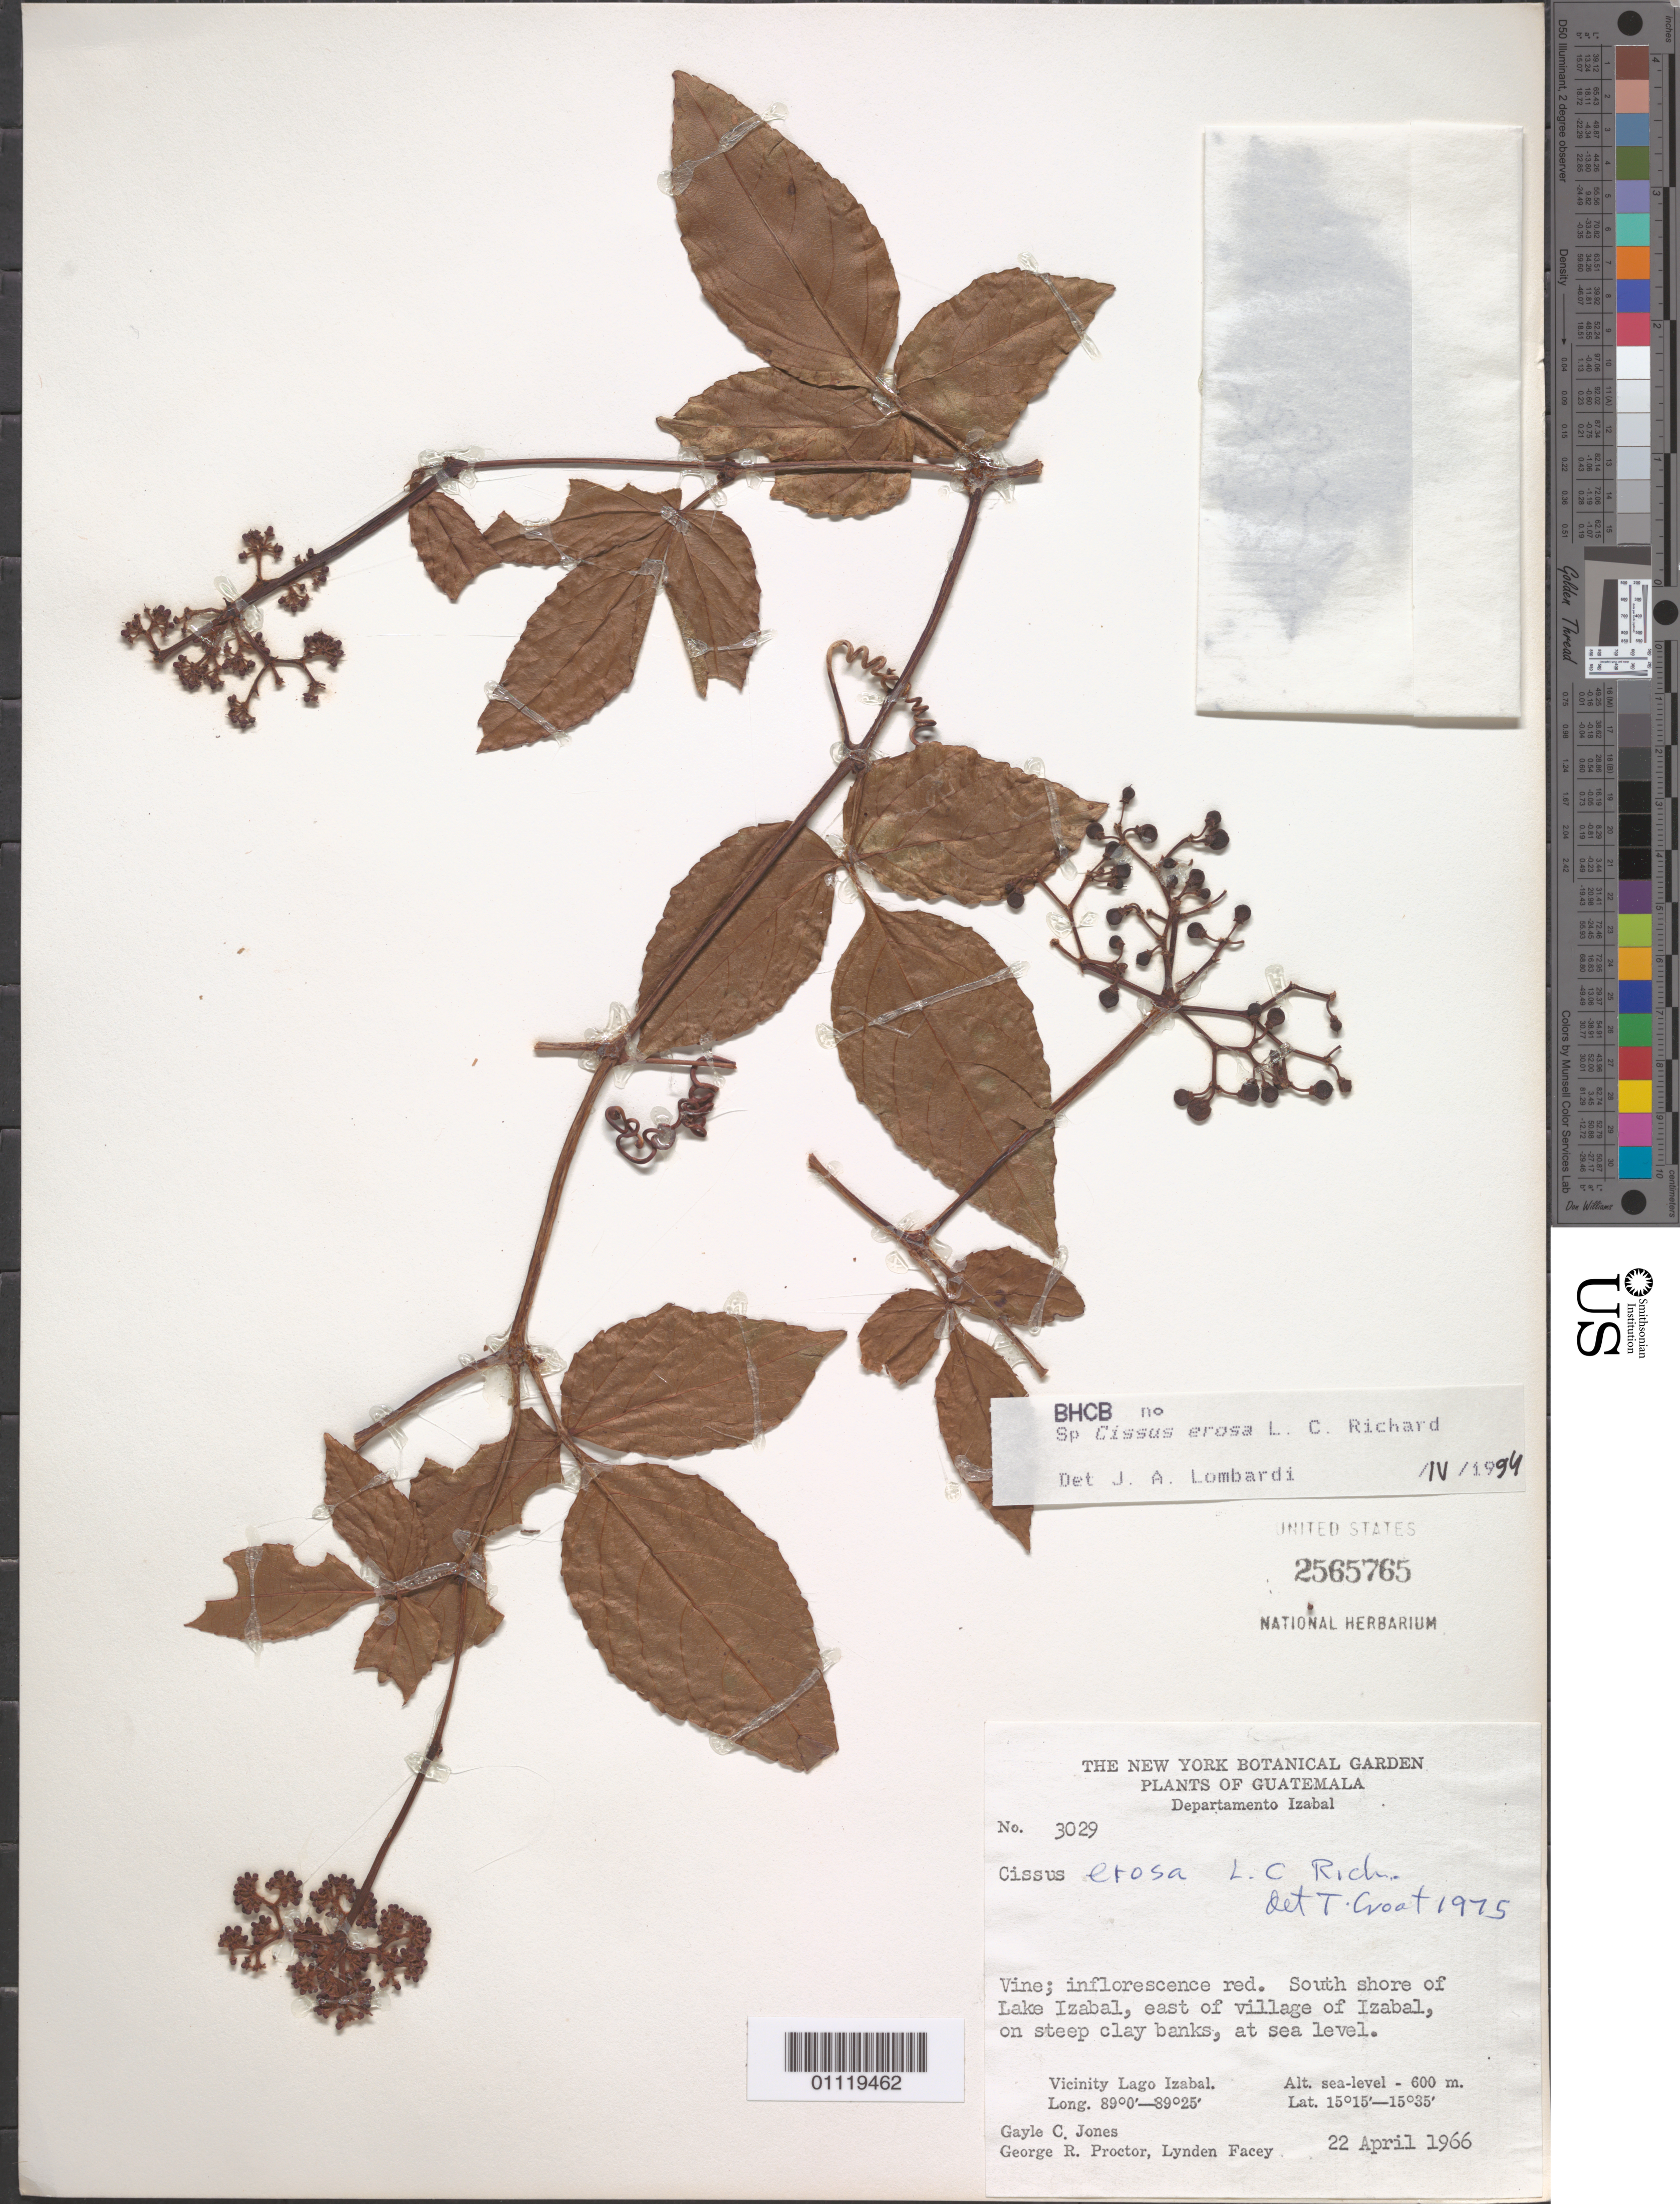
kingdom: Plantae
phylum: Tracheophyta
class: Magnoliopsida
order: Vitales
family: Vitaceae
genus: Cissus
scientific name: Cissus erosa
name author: Rich.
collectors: G. C. Jones, G. R. Proctor & L. Facey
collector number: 3029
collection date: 1966-04-22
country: Guatemala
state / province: Izabal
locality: S shore of Lake Izabal, E of village of Izabal. Vicinity Lago Izabal.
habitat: On steep clay banks. Vine.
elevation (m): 600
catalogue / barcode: US 2565765